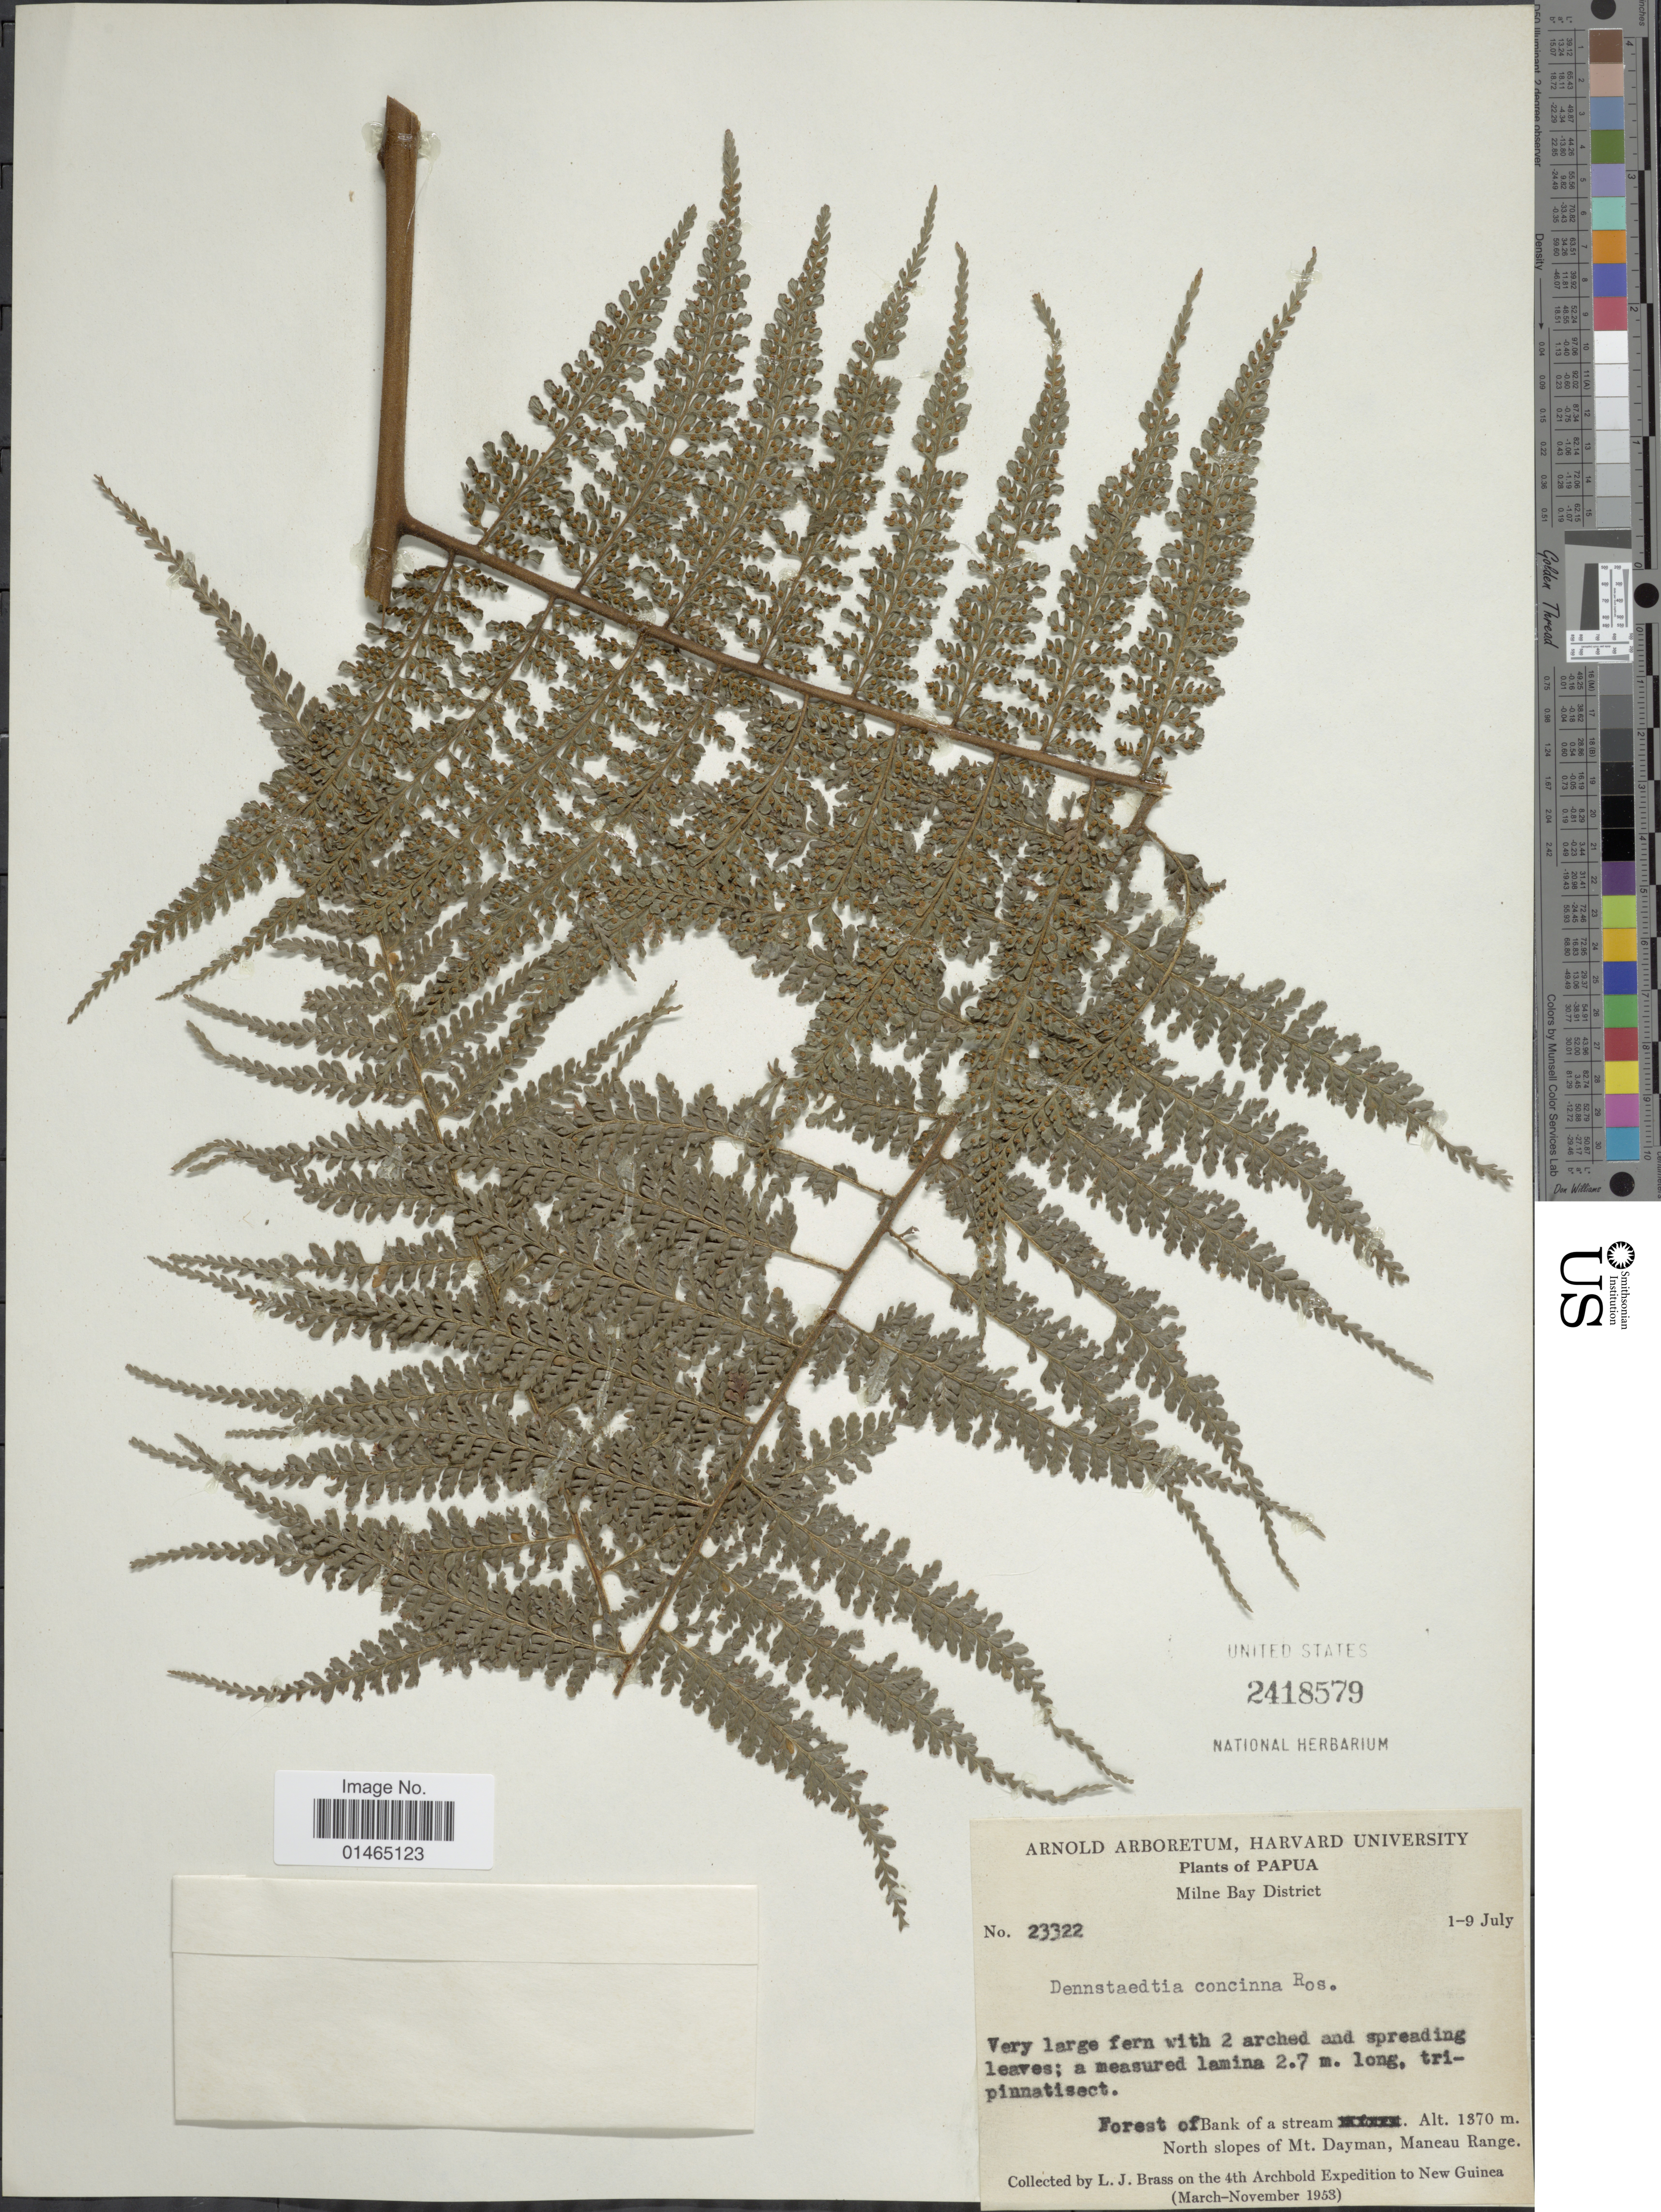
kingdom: Plantae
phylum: Tracheophyta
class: Polypodiopsida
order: Polypodiales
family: Dennstaedtiaceae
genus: Dennstaedtia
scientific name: Dennstaedtia concinna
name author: Rosenst.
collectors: L. J. Brass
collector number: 23322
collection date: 1953-07-01/1953-07-09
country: Papua New Guinea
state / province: Milne Bay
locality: Forest of Bank of a stream. North slopes of Mt. Dayman, Maneau Range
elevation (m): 1370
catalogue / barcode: US 2418579